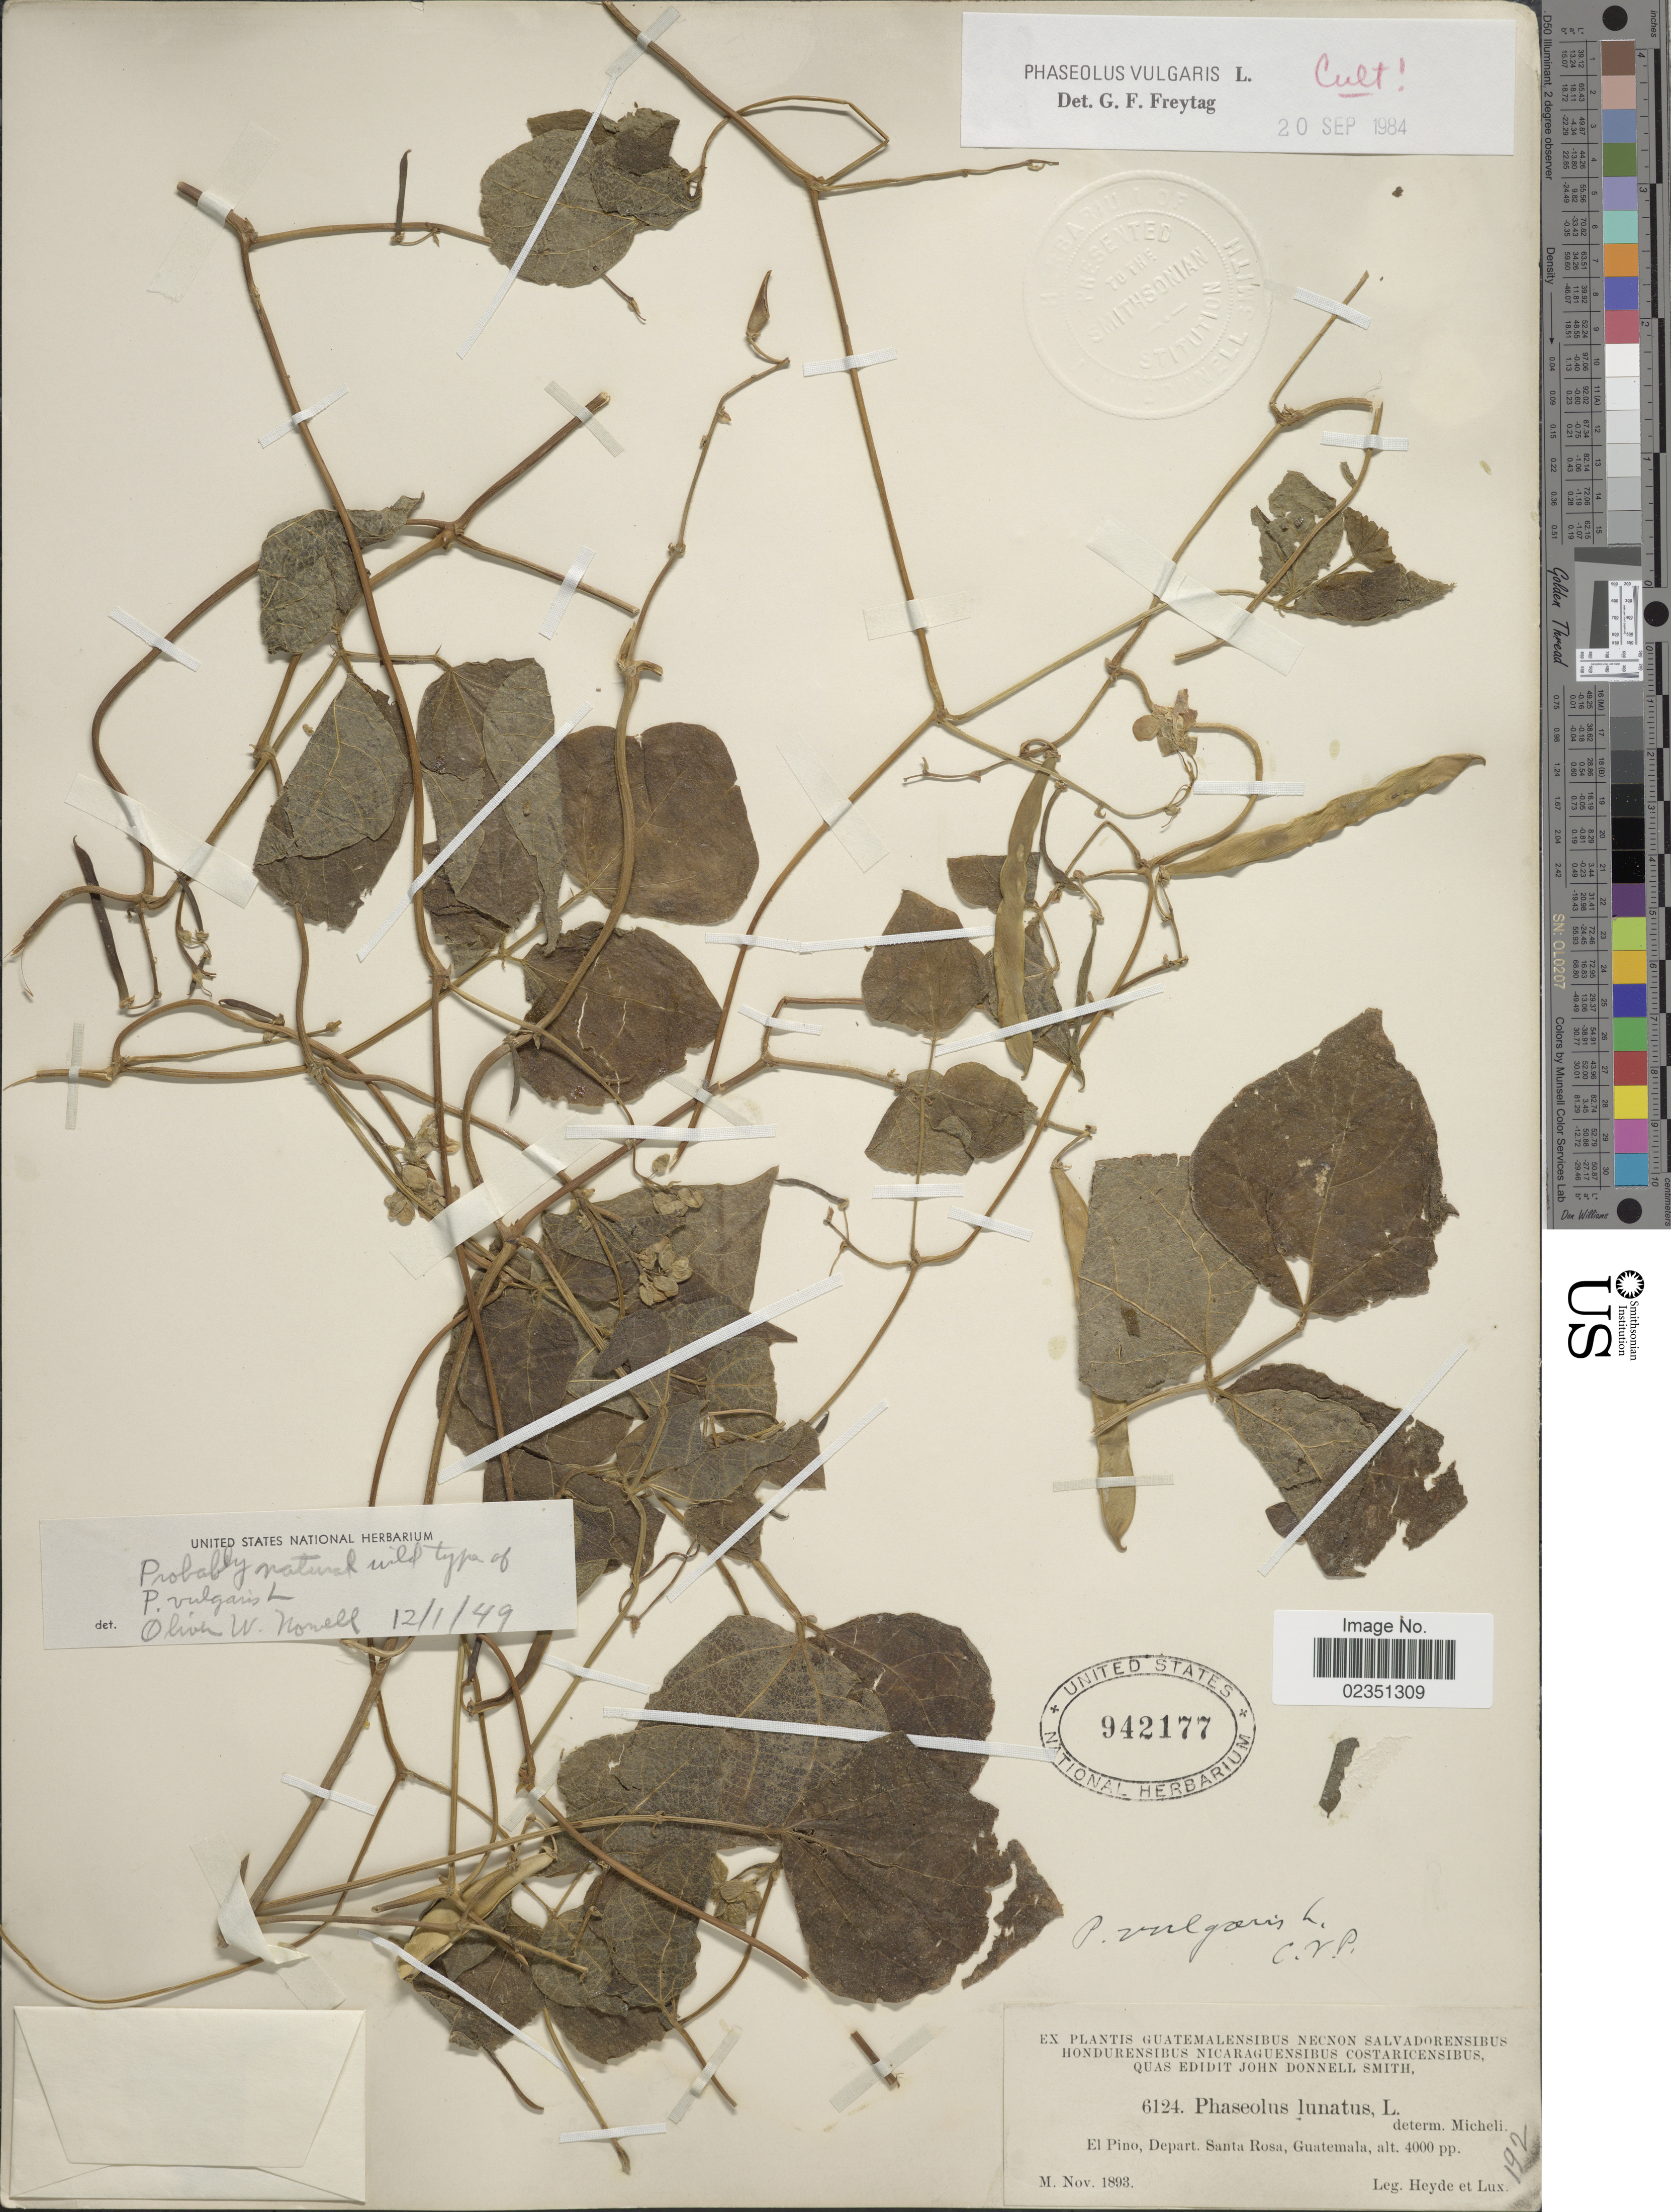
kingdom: Plantae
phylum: Tracheophyta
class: Magnoliopsida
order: Fabales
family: Fabaceae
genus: Phaseolus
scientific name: Phaseolus vulgaris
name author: L.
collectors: Heyde & Lux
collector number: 6124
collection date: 1893-11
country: Guatemala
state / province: Santa Rosa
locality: El Pino, Depart. Santa Rosa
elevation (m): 1219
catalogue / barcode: US 942177